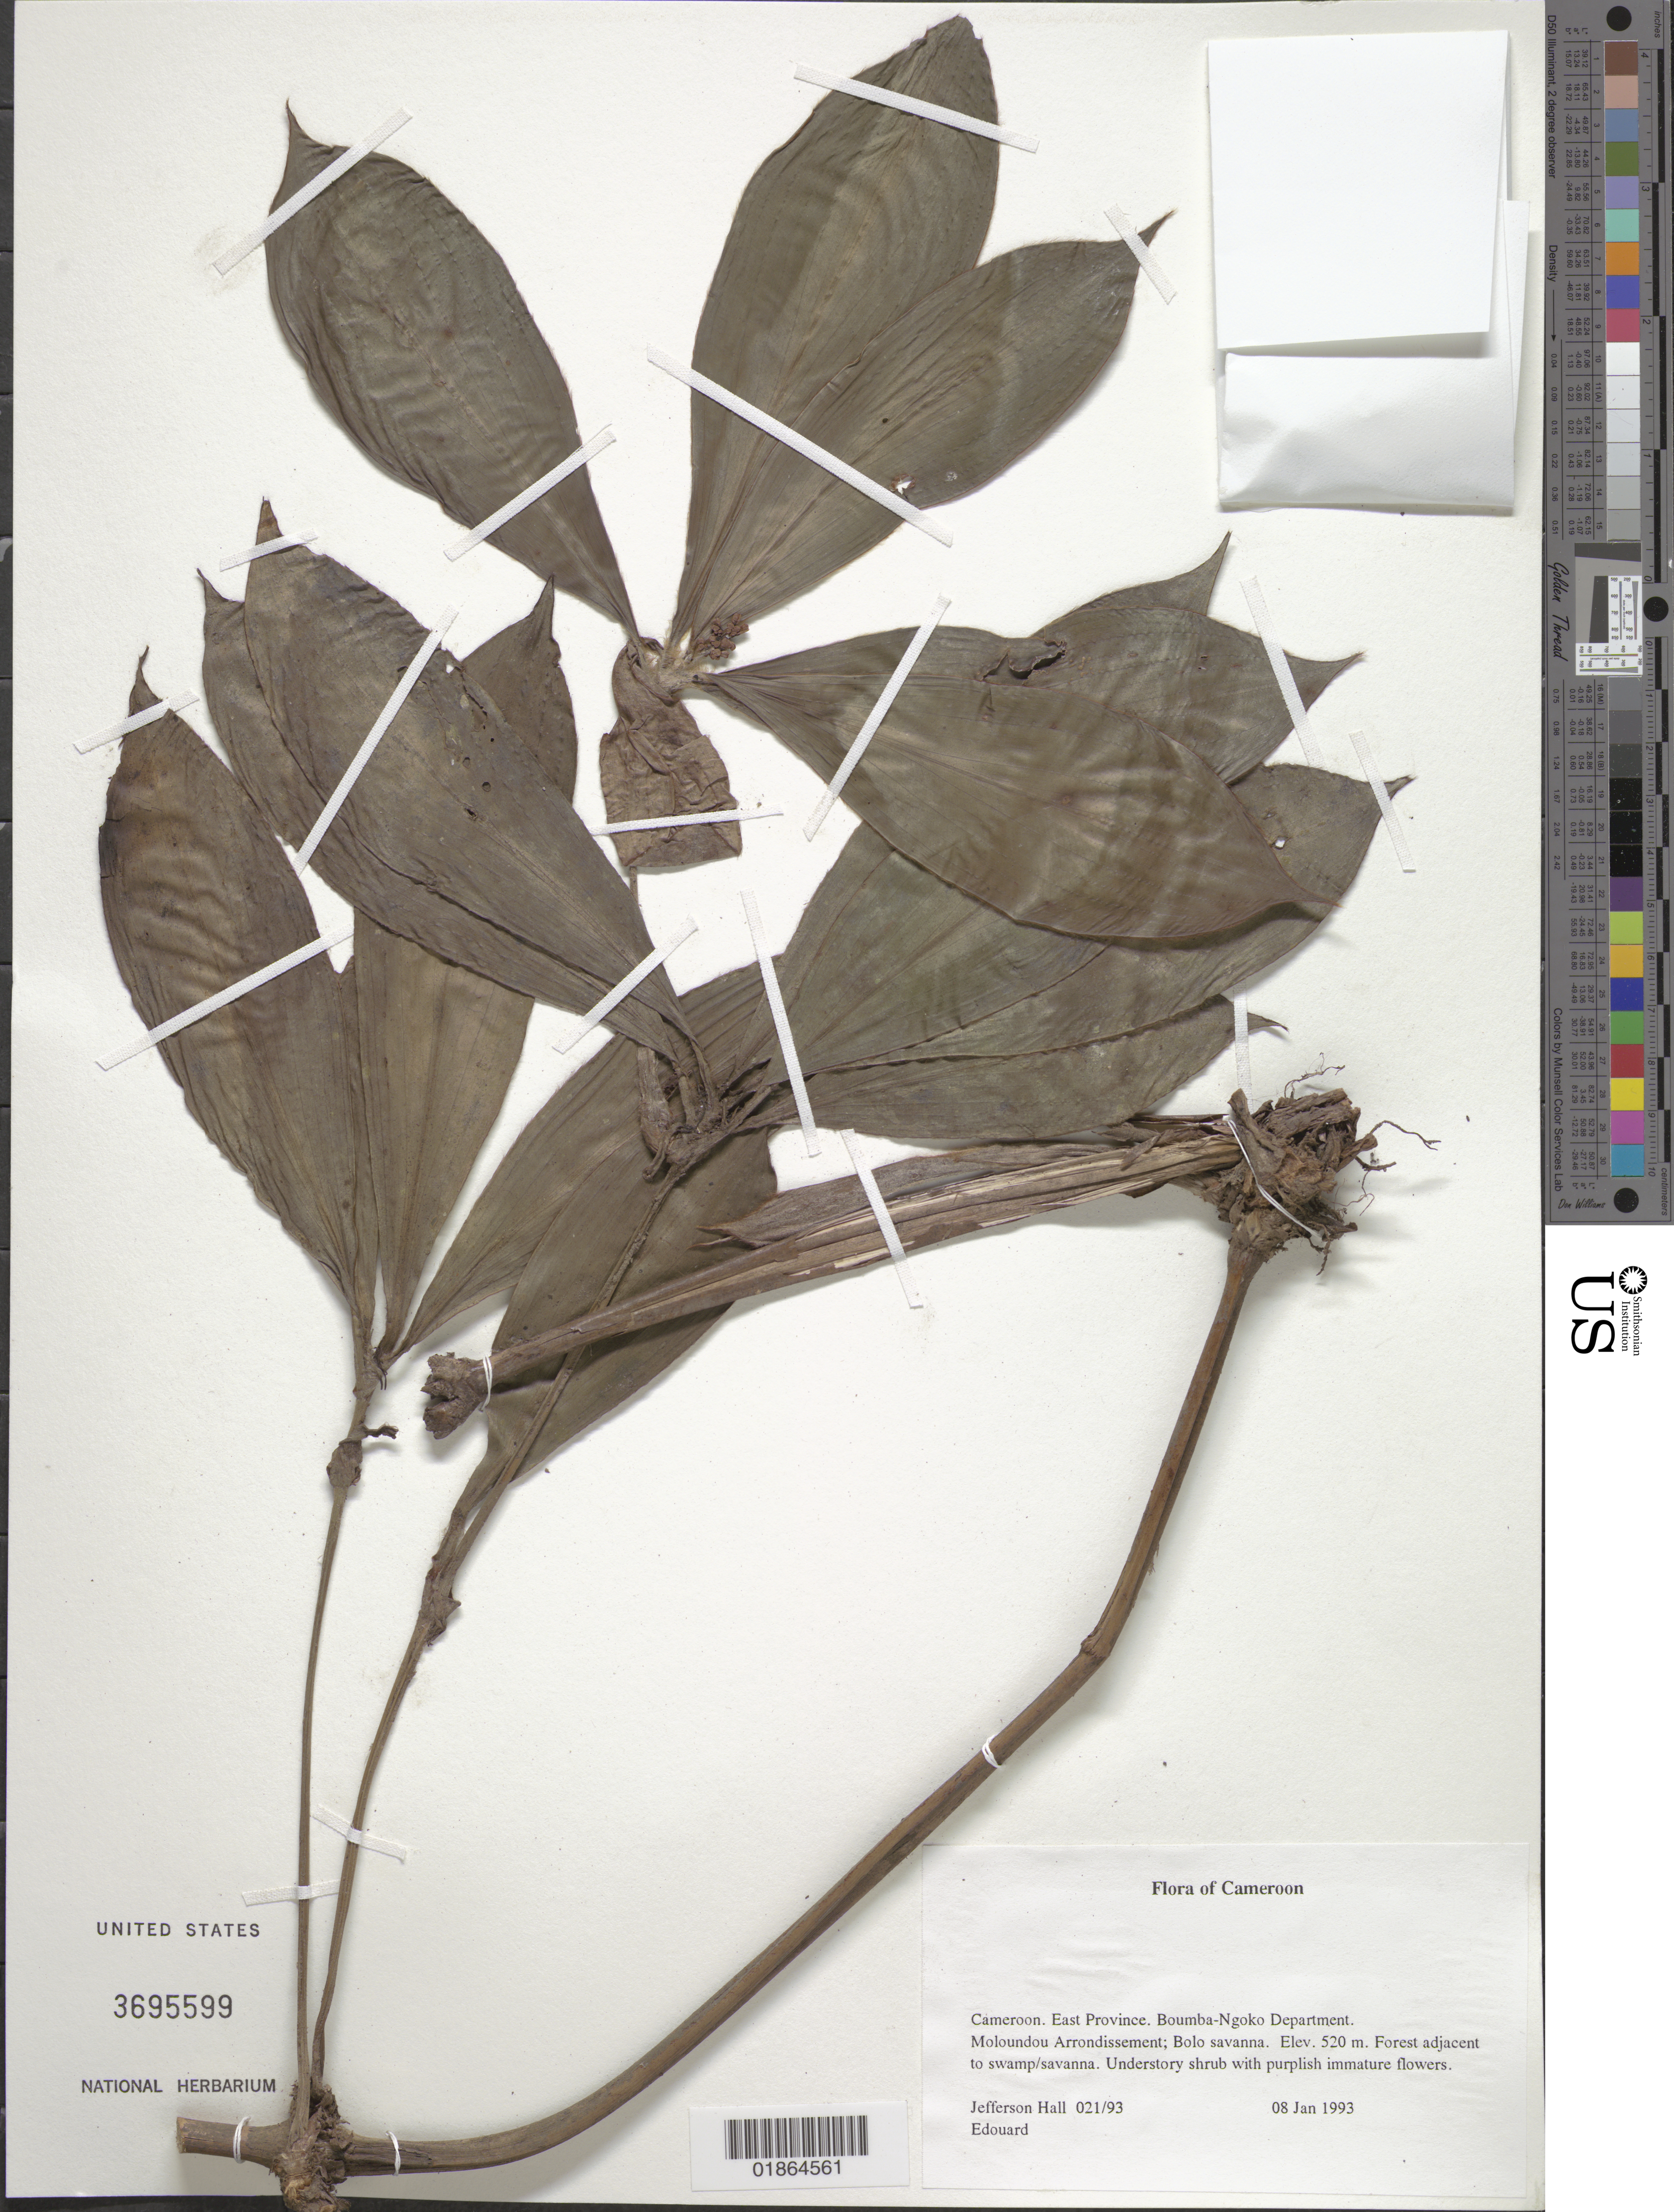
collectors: J. Hall & -. Edouard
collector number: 021/93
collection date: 1993-01-08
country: Cameroon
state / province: Est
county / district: Boumba-ngoko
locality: Moloundou Arrondissement; Bolo savanna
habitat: Forest adjacent to swamp/savanna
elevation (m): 520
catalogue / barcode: US 3695599